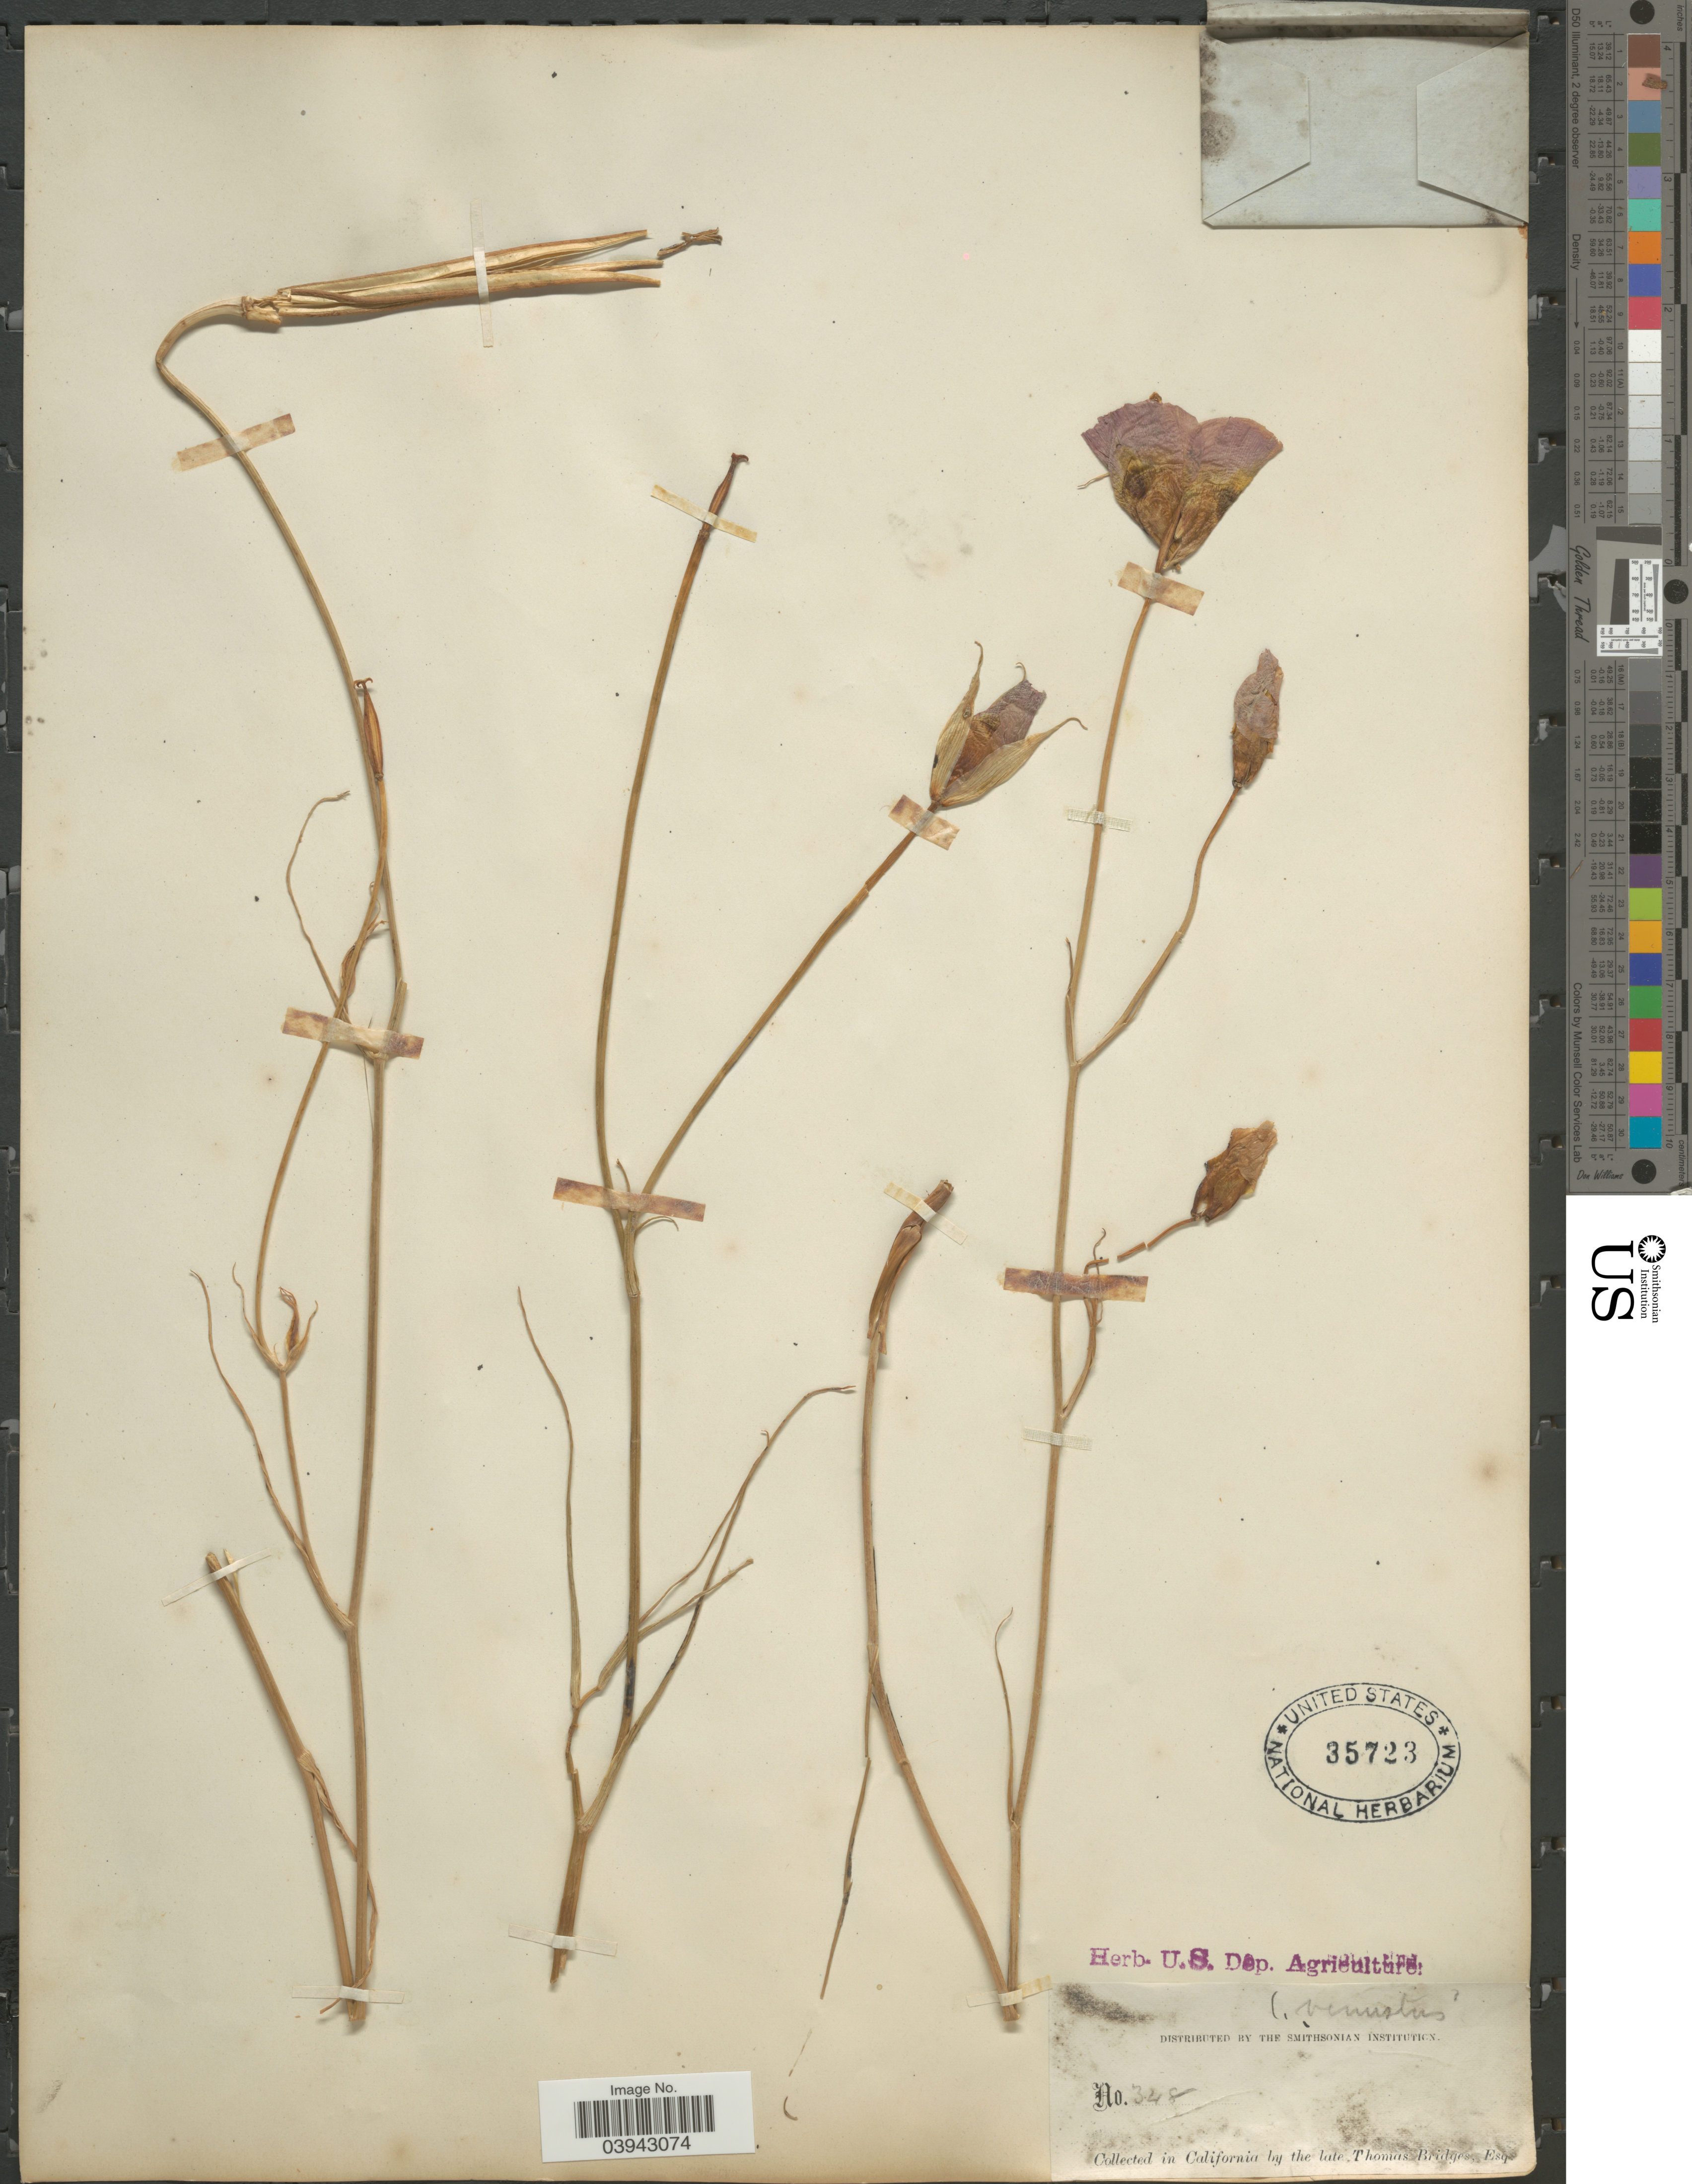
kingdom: Plantae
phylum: Tracheophyta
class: Liliopsida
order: Liliales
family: Liliaceae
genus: Calochortus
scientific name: Calochortus venustus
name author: Douglas ex Benth.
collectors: T. Bridges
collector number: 348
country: United States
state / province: California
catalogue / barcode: US 35723